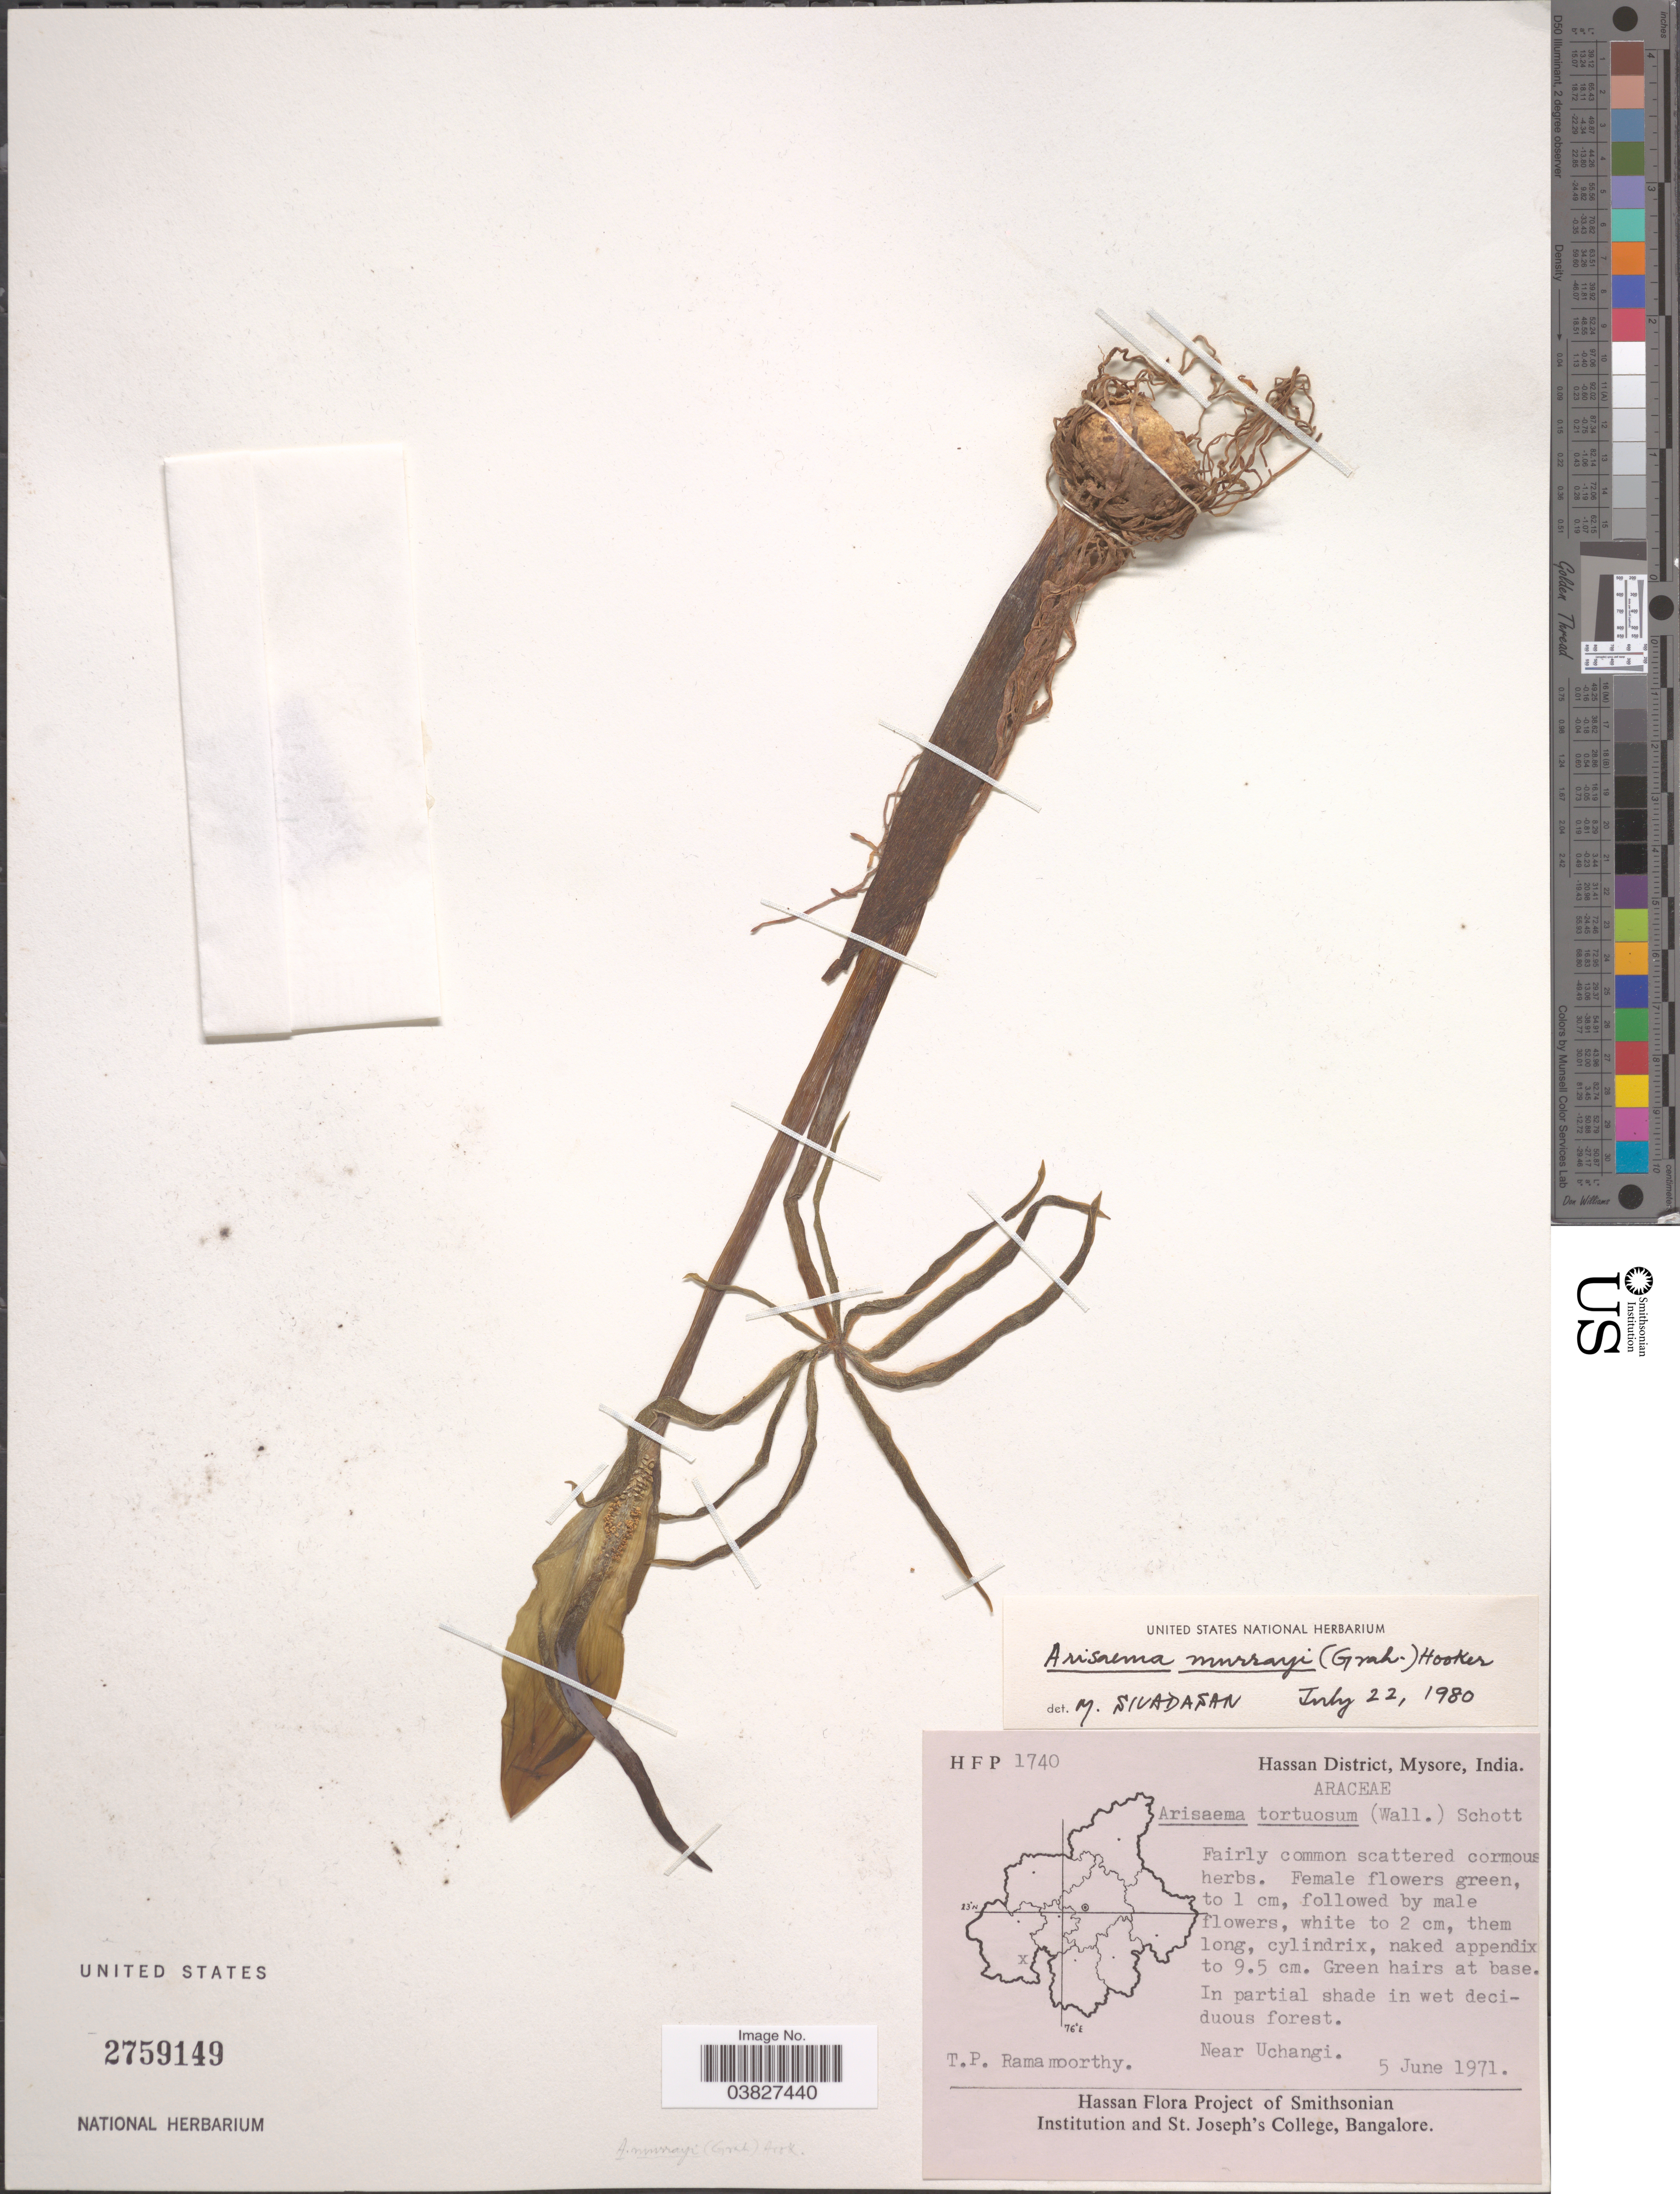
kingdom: Plantae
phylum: Tracheophyta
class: Liliopsida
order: Alismatales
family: Araceae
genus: Arisaema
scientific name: Arisaema murrayi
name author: (Graham) Hook.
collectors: T. P. Ramamoorthy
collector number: HFP1740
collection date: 1971-06-05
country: India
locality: Hassan District, Mysore. Near Uchangi.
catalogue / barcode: US 2759149